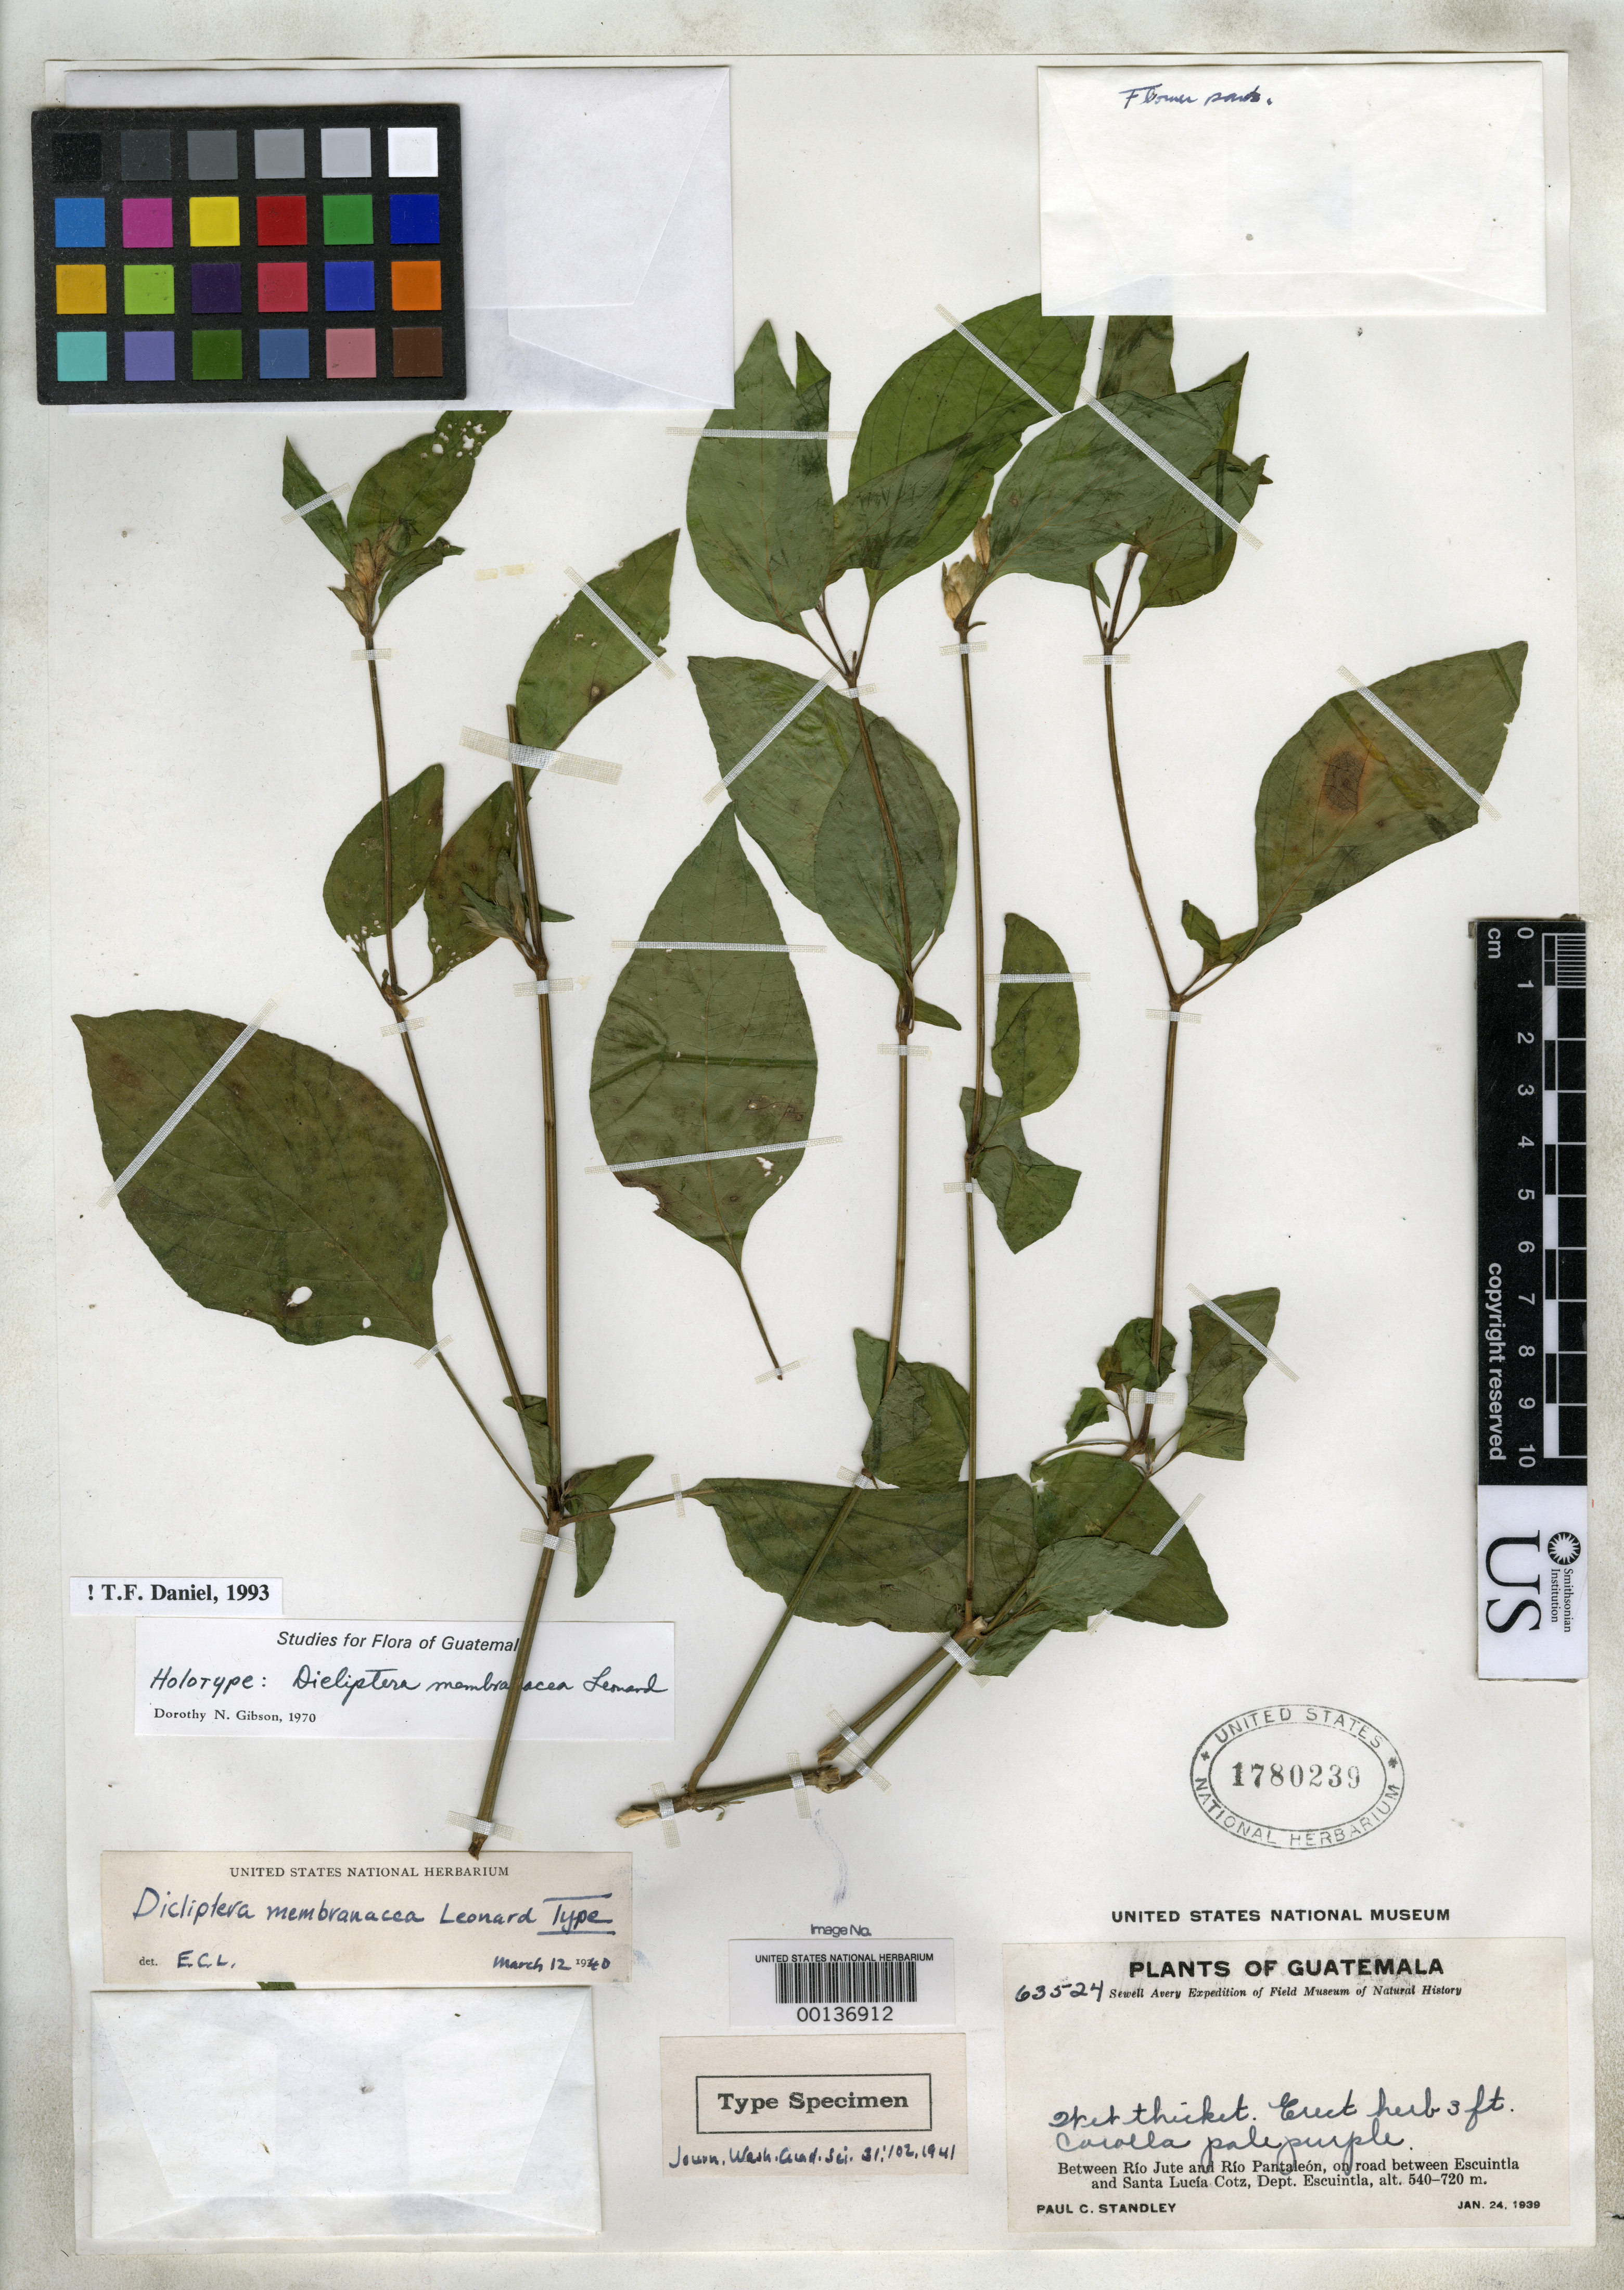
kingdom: Plantae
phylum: Tracheophyta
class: Magnoliopsida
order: Lamiales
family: Acanthaceae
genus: Dicliptera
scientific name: Dicliptera membranacea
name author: Leonard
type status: Holotype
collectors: P. C. Standley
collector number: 63524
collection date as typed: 24 Jan 1939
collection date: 1939-01-24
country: Guatemala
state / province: Escuintla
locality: Between Rio Jute & Rio Pantaleon, road between Escuintla & Santa Lucia Cotz.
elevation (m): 540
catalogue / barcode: US 1780239